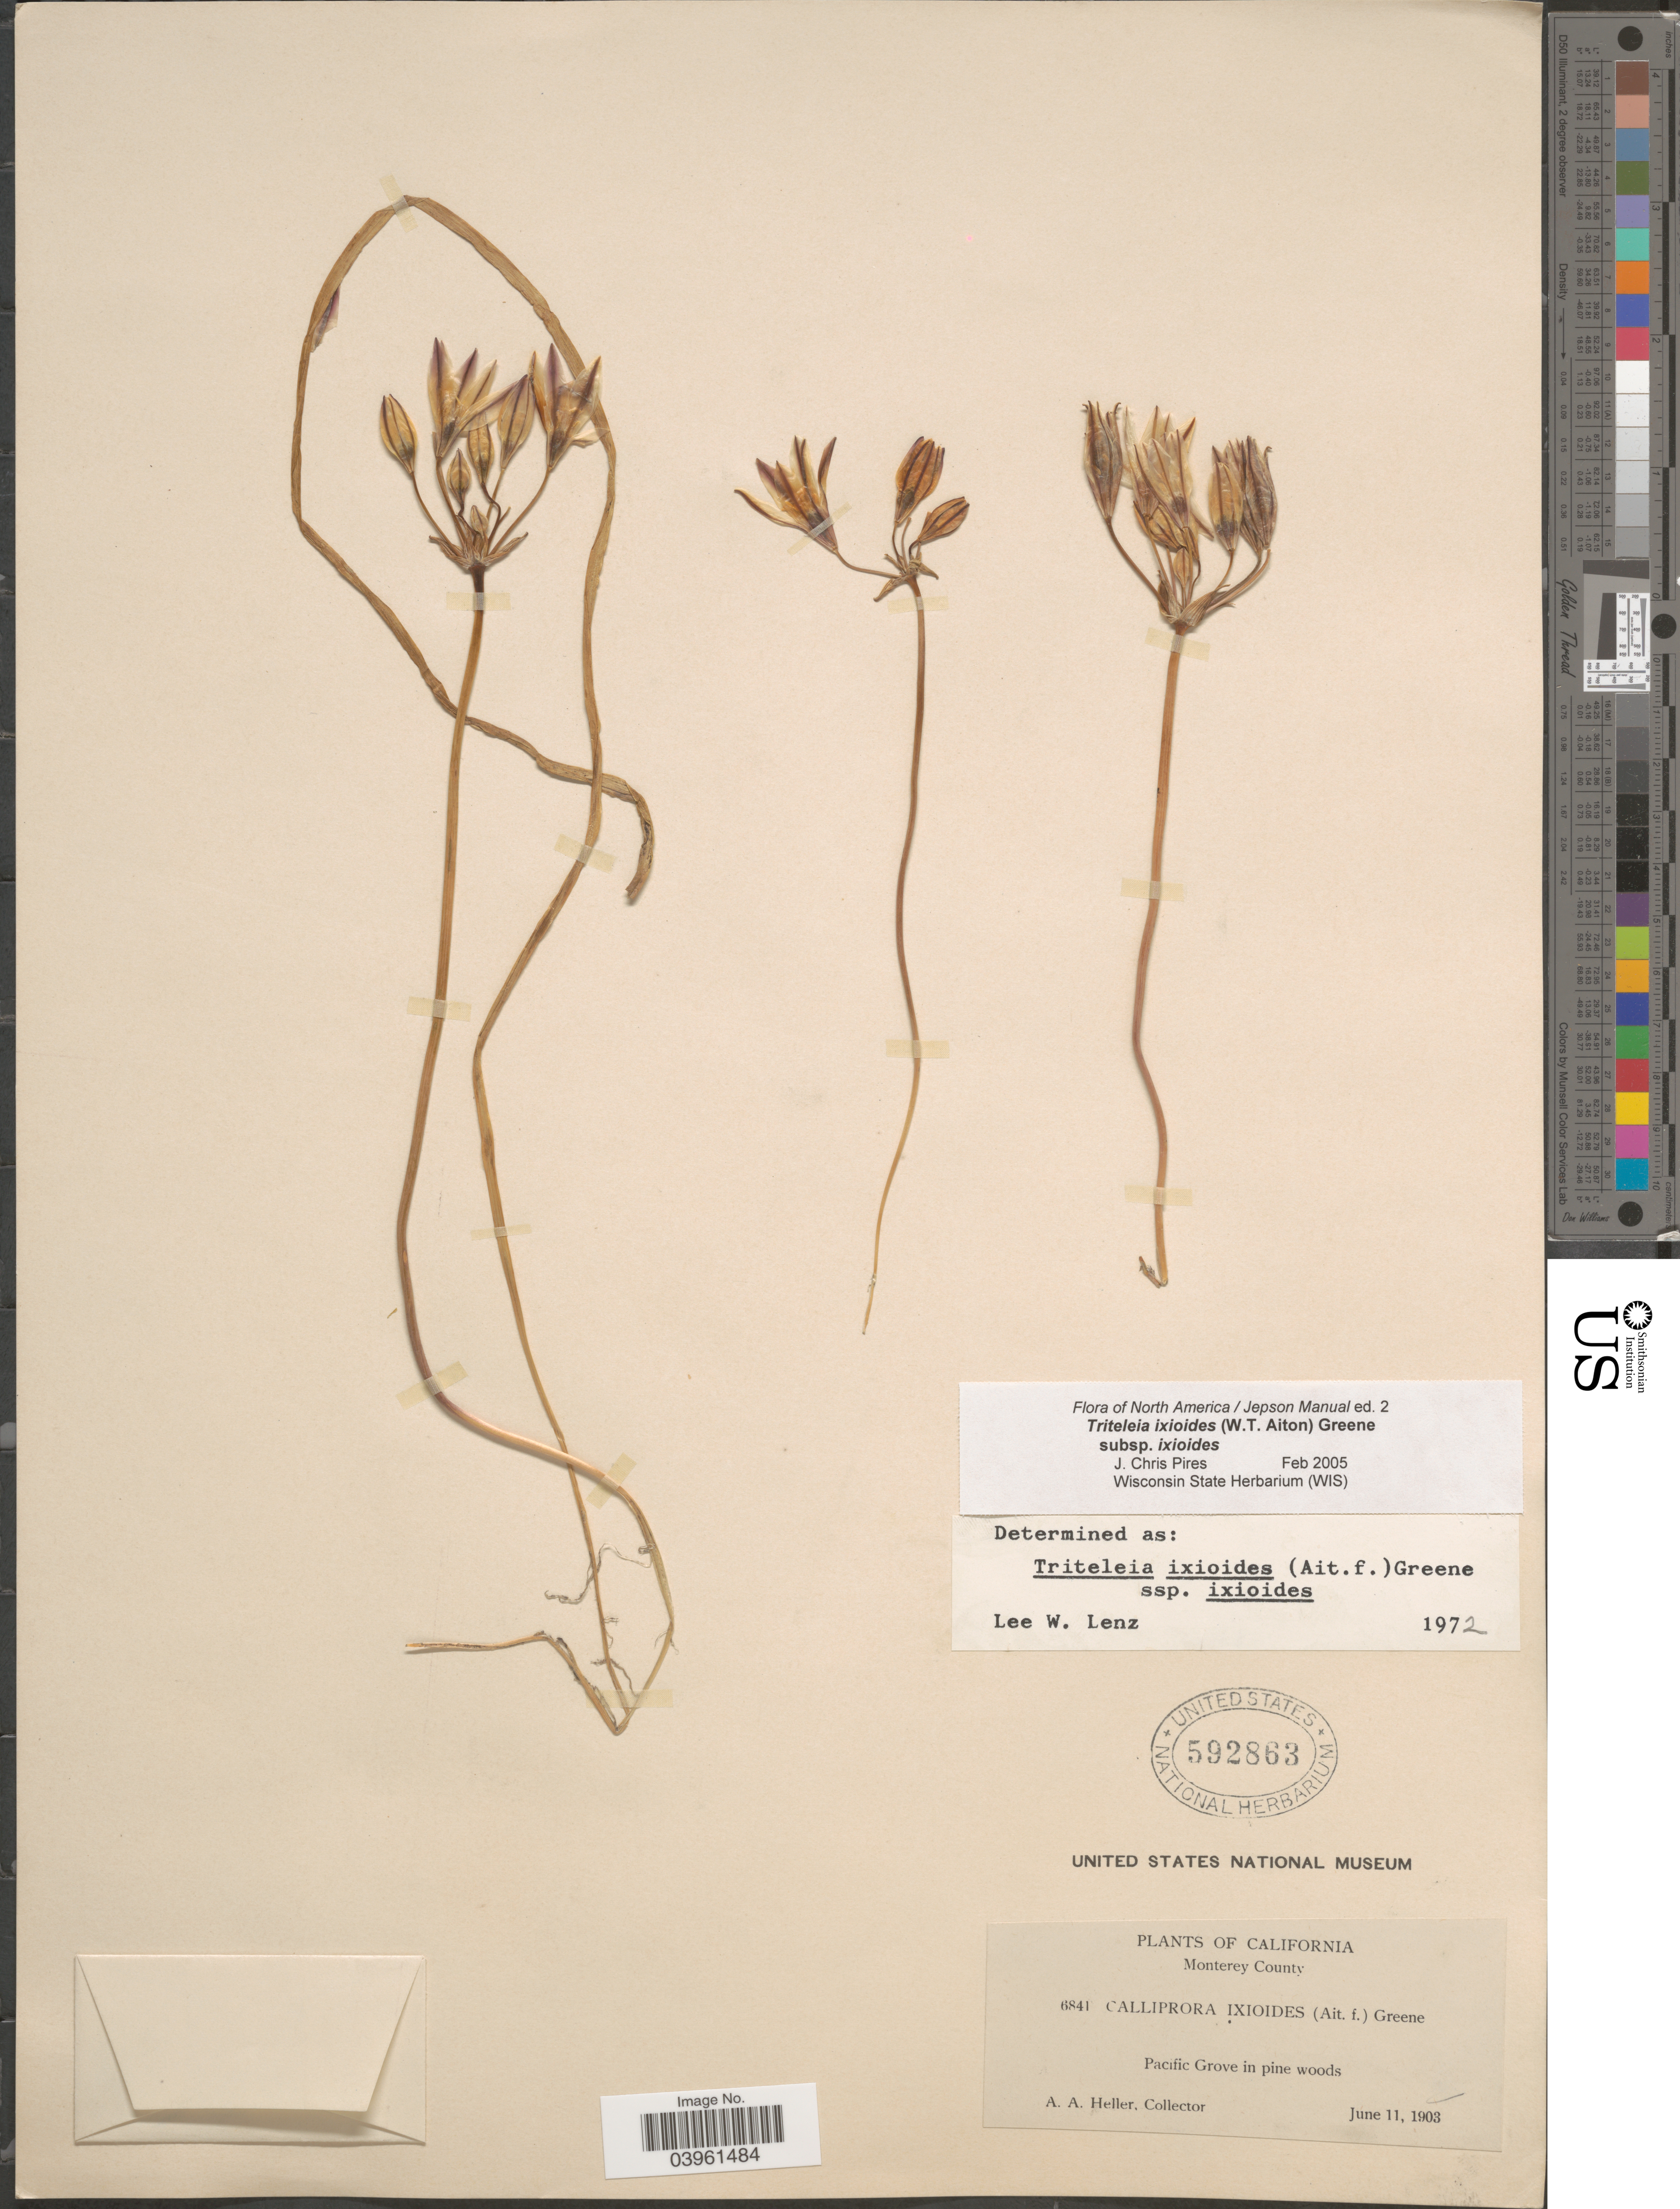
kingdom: Plantae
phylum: Tracheophyta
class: Liliopsida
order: Asparagales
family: Asparagaceae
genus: Triteleia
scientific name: Triteleia ixioides subsp. ixioides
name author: (R. Br.) Greene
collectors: A. A. Heller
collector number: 6841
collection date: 1903-06-11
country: United States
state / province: California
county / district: Monterey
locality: Monterey County. Pacific Grove in pine woods.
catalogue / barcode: US 592863